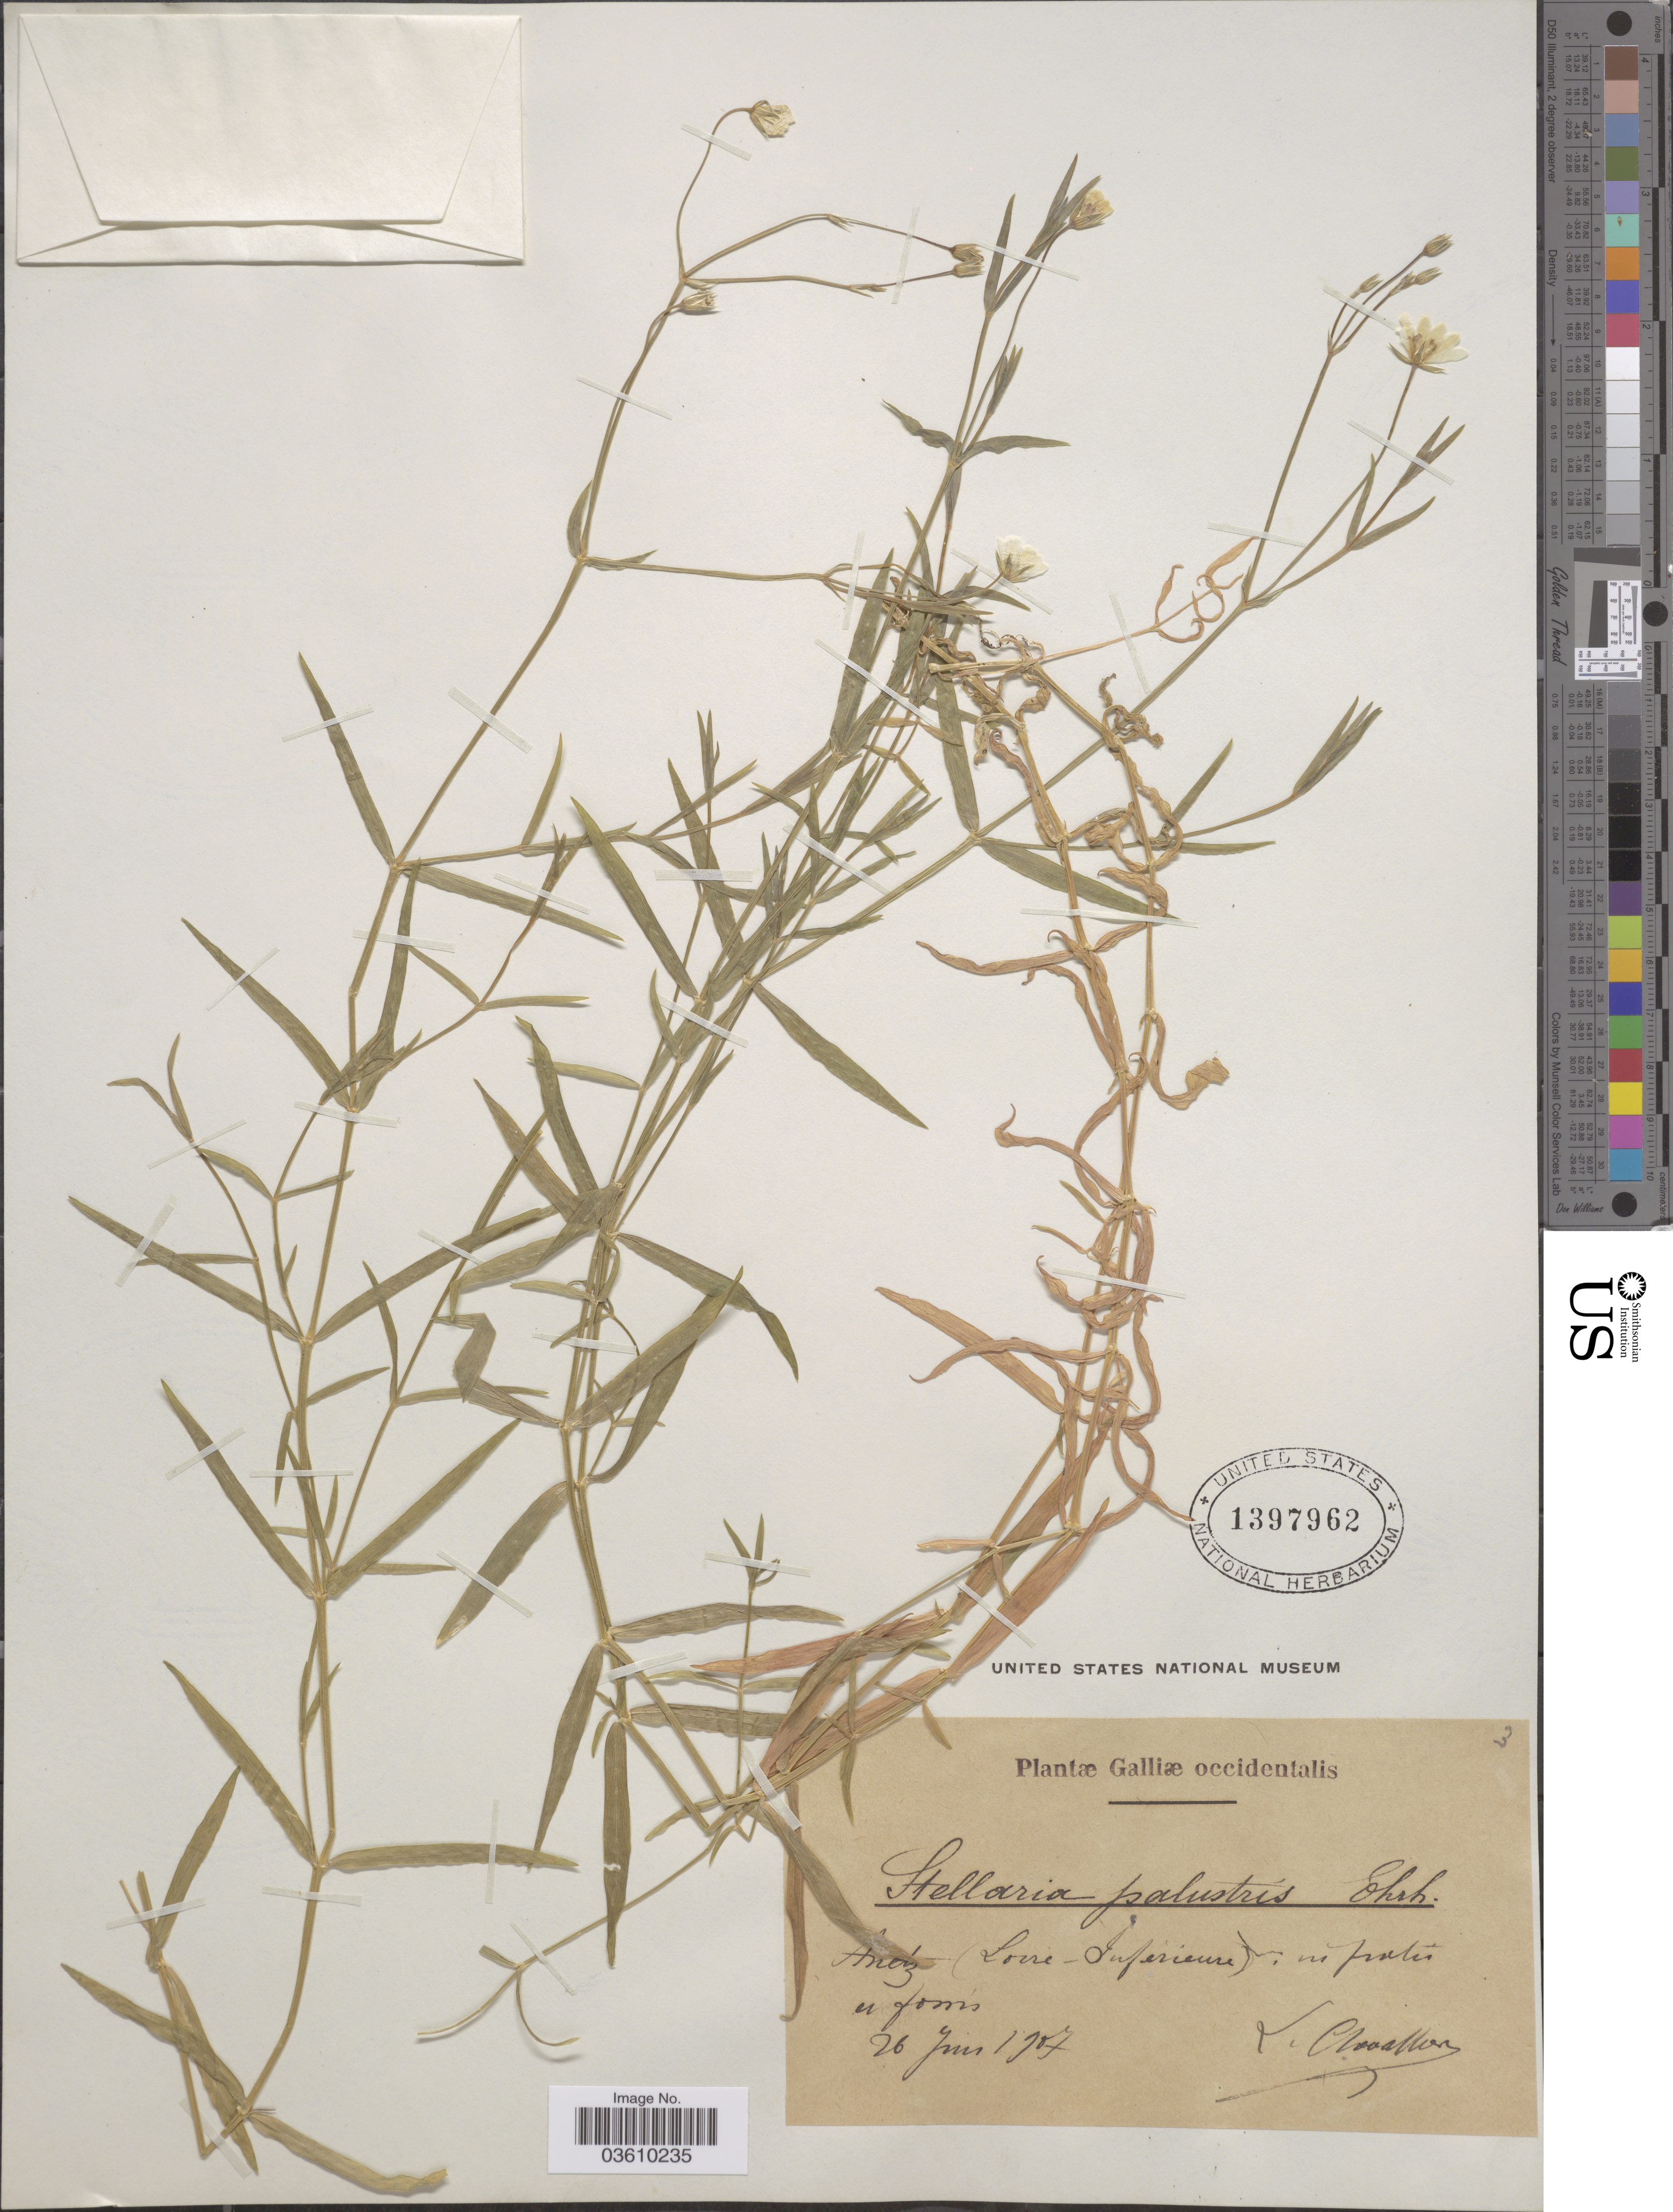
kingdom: Plantae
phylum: Tracheophyta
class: Magnoliopsida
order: Caryophyllales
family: Caryophyllaceae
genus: Stellaria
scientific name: Stellaria palustris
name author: Ehrh. ex Retz.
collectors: L. Chevallier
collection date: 1907-06-26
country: France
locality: Galliæ occidentalis. Anetz (Loire-Inferieure). inpratis en fonis.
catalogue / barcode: US 1397962